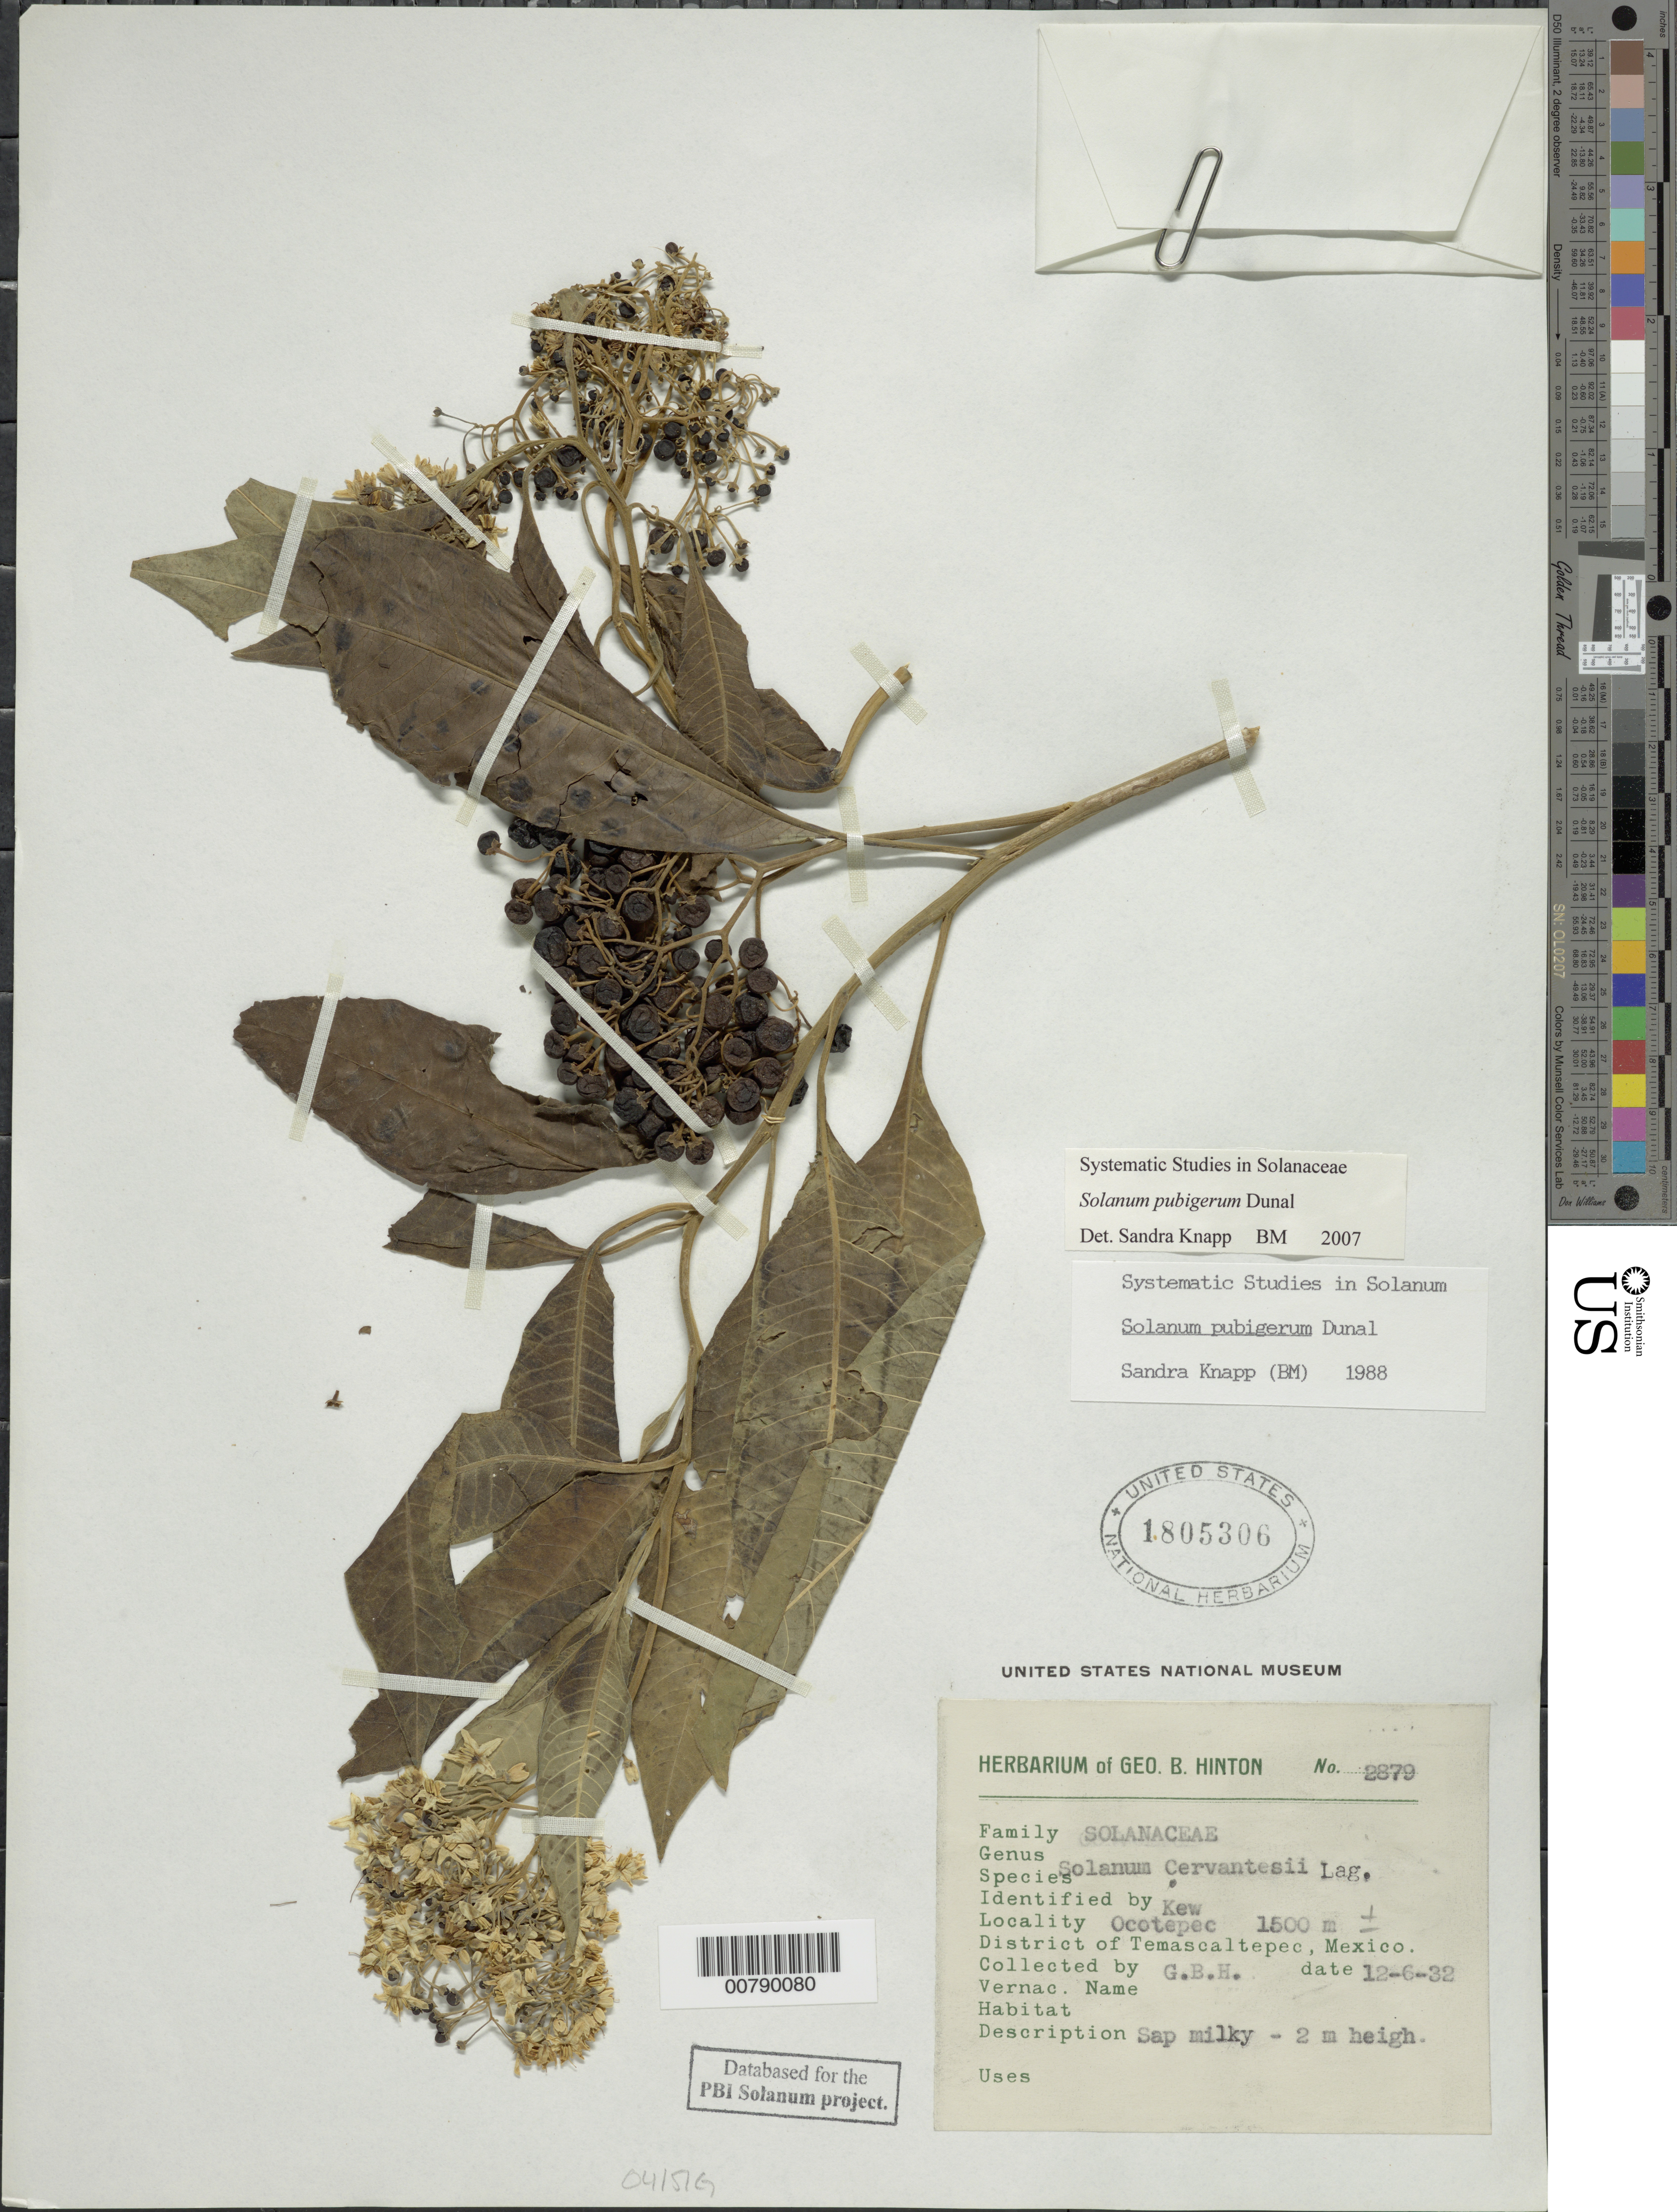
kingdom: Plantae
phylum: Tracheophyta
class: Magnoliopsida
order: Solanales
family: Solanaceae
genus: Solanum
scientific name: Solanum pubigerum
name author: Dunal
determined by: Knapp, S. D.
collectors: G. B. Hinton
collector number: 2879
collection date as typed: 12 Jun 1932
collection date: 1932-06-12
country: Mexico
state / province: México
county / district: Temascaltepec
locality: Ocotepec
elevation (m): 1500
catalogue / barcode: US 1805306